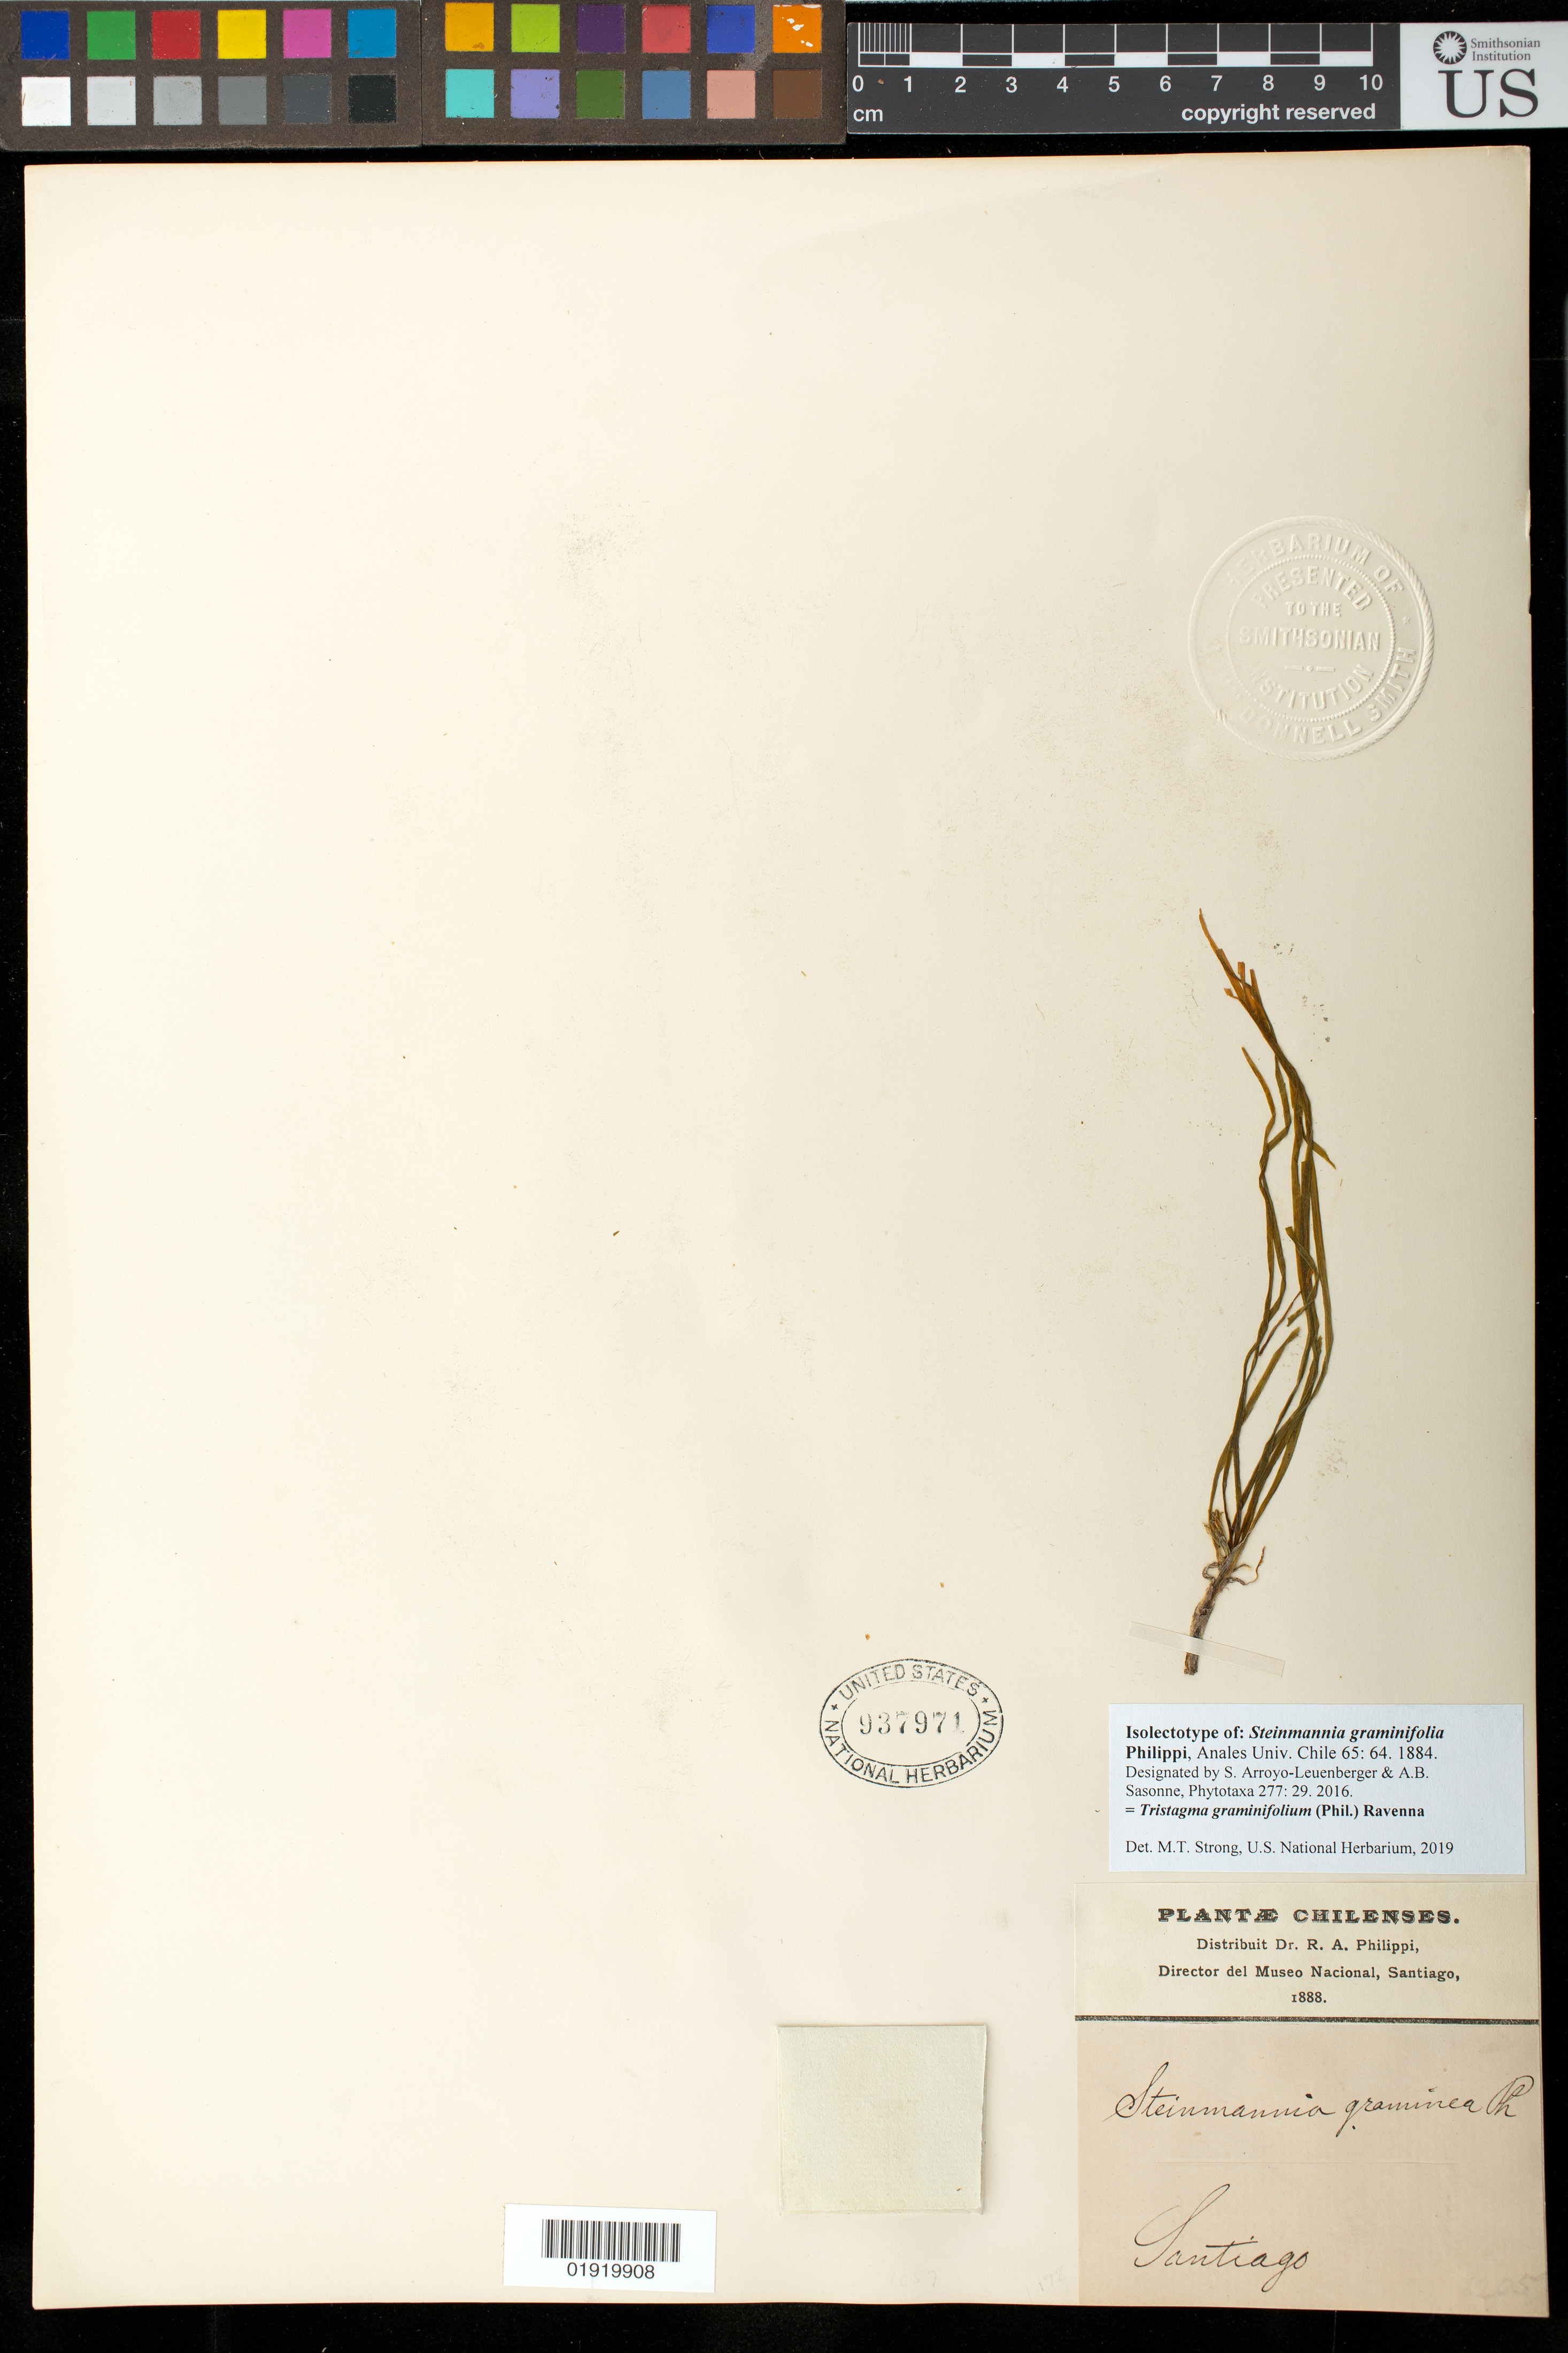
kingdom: Plantae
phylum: Tracheophyta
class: Liliopsida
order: Asparagales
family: Amaryllidaceae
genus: Steinmannia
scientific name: Steinmannia graminifolia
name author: Phil.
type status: Isolectotype; Type Collection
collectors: R. A. Philippi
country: Chile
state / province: Región Metropolitana (RM)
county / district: Santiago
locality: Santiago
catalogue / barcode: US 937971